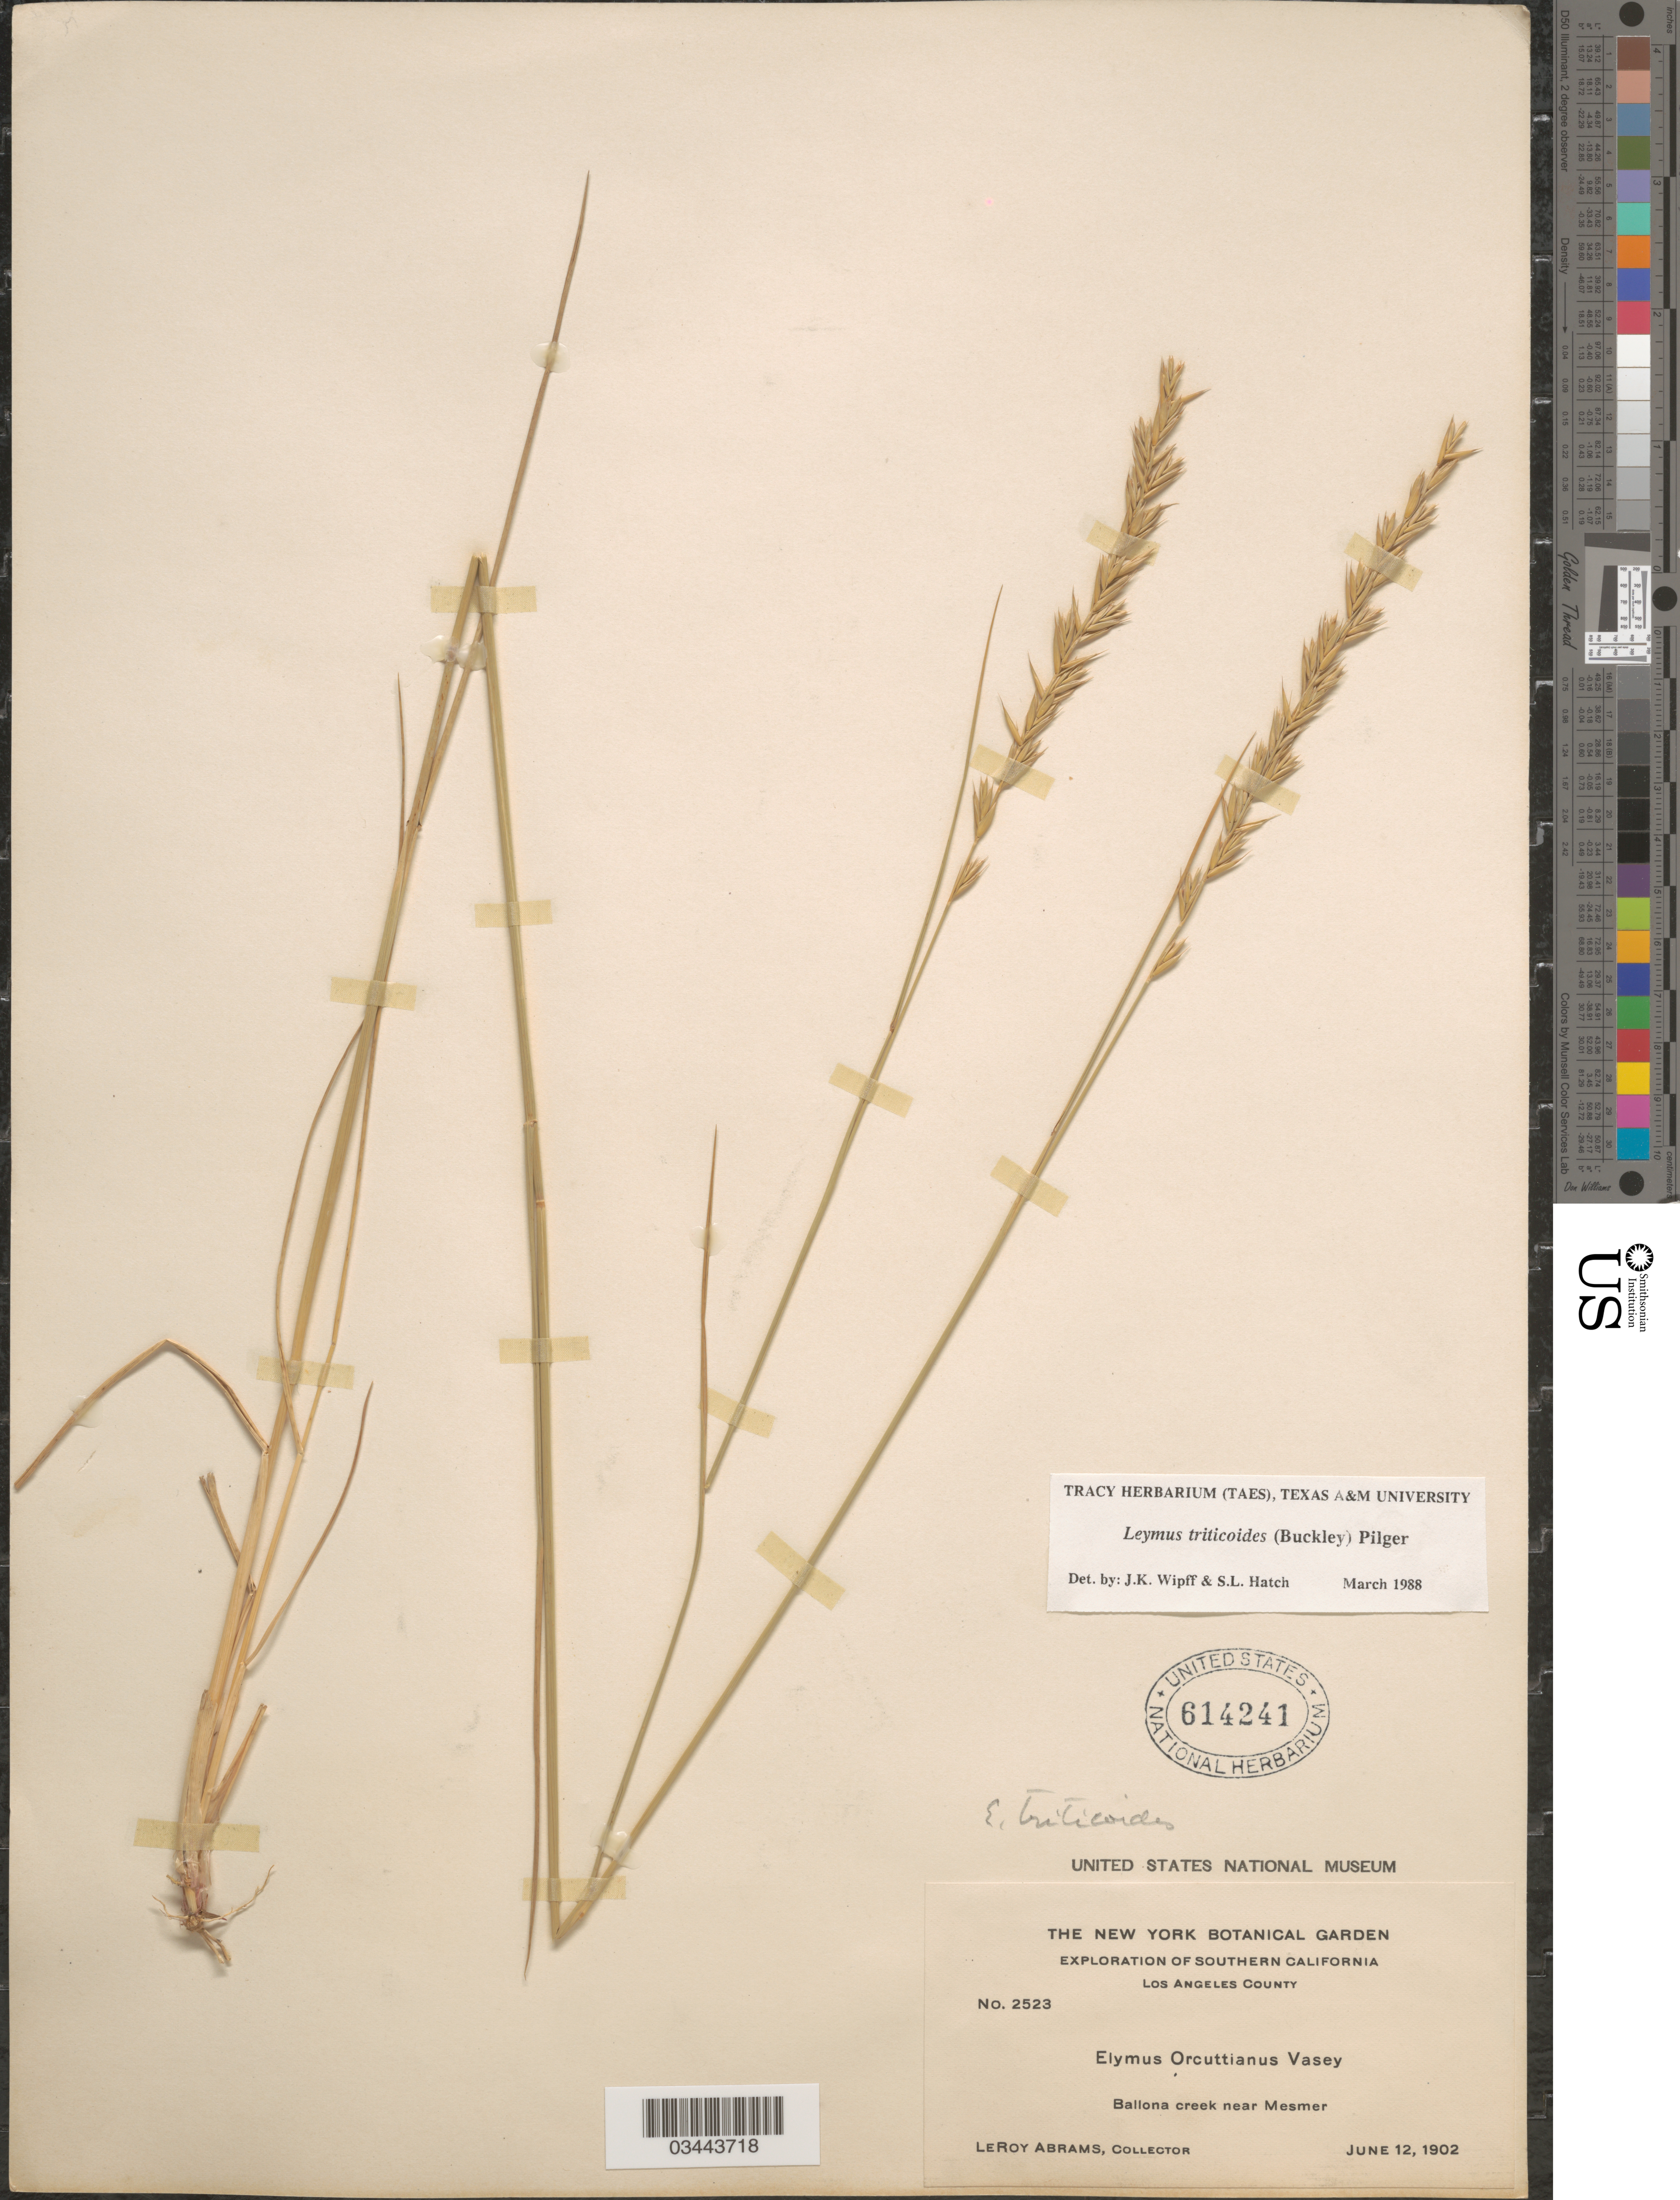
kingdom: Plantae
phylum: Tracheophyta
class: Liliopsida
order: Poales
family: Poaceae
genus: Leymus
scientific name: Leymus triticoides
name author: (Buckley) Pilg.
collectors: L. Abrams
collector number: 2523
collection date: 1902-06-12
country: United States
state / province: California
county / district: Los Angeles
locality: Exploration of Southern California. Los Angeles County. Ballona creek, near Mesmer.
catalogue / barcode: US 614241